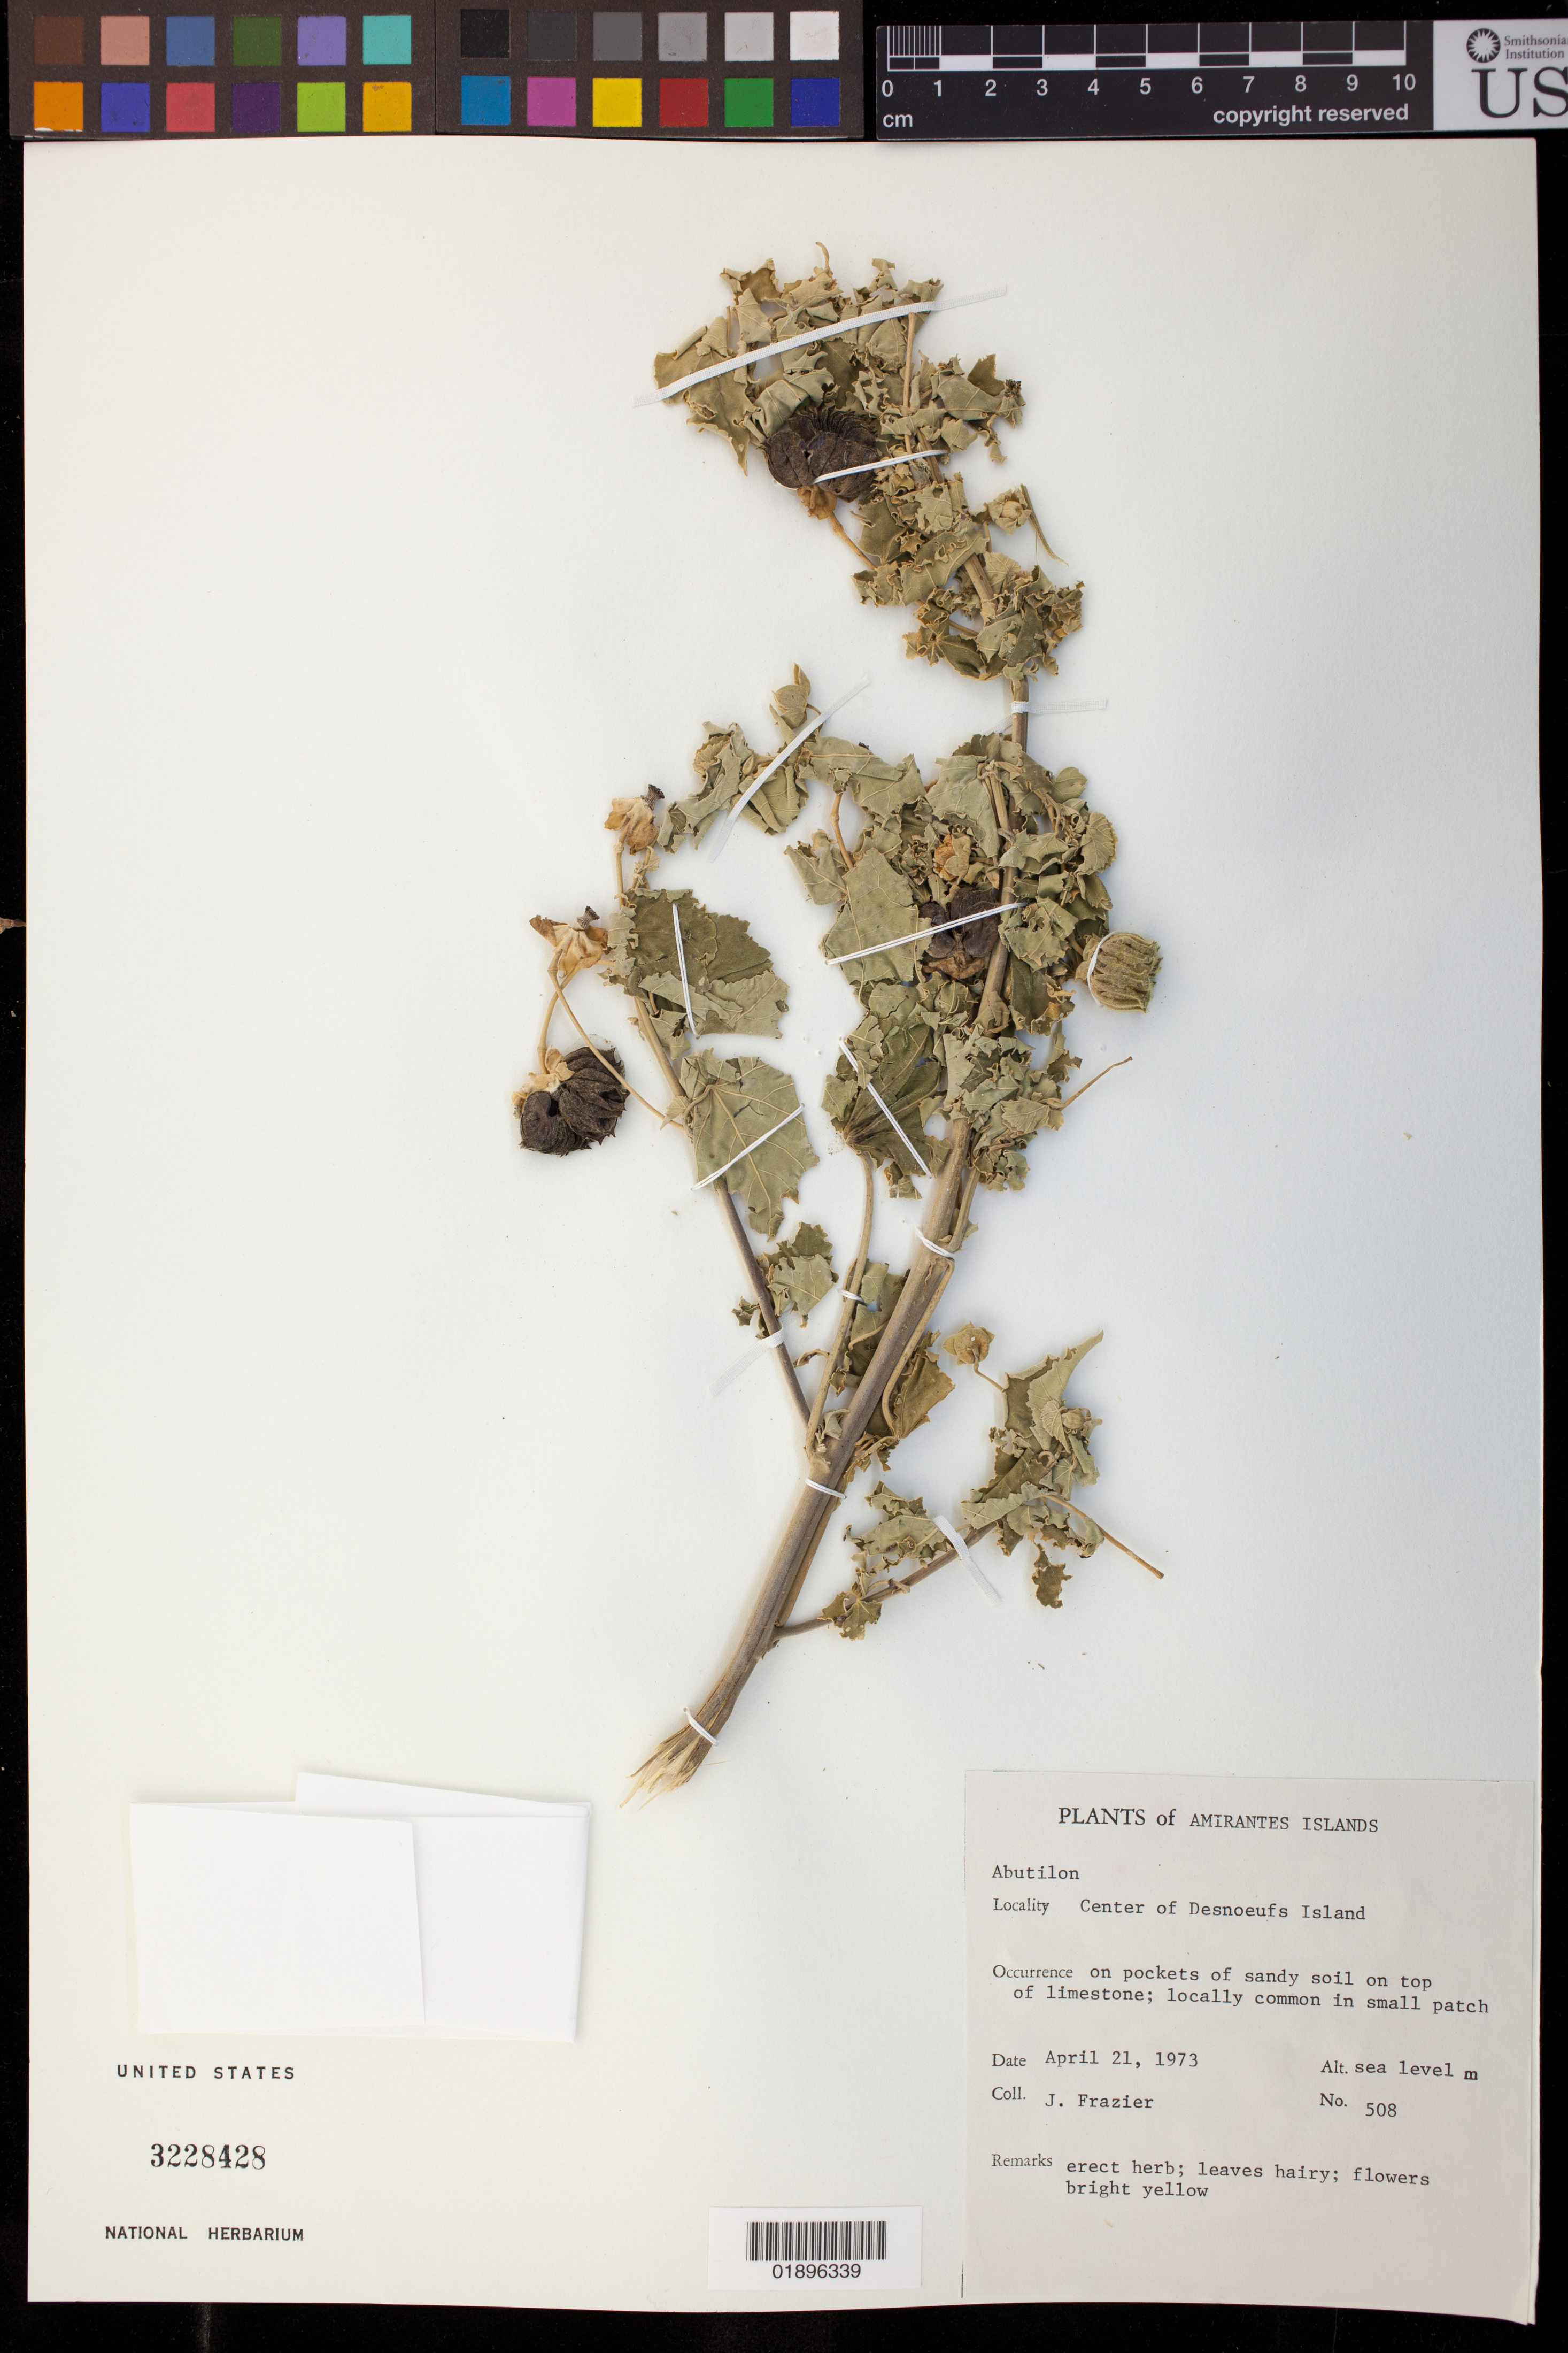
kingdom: Plantae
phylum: Tracheophyta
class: Magnoliopsida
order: Malvales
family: Malvaceae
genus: Abutilon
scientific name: Abutilon sp.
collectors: J. Frazier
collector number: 508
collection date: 1973-04-21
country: Seychelles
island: Amirantes Islands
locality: Center of Desnoeufs Island.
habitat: Pockets of sandy soil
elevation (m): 0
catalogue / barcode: US 3228428